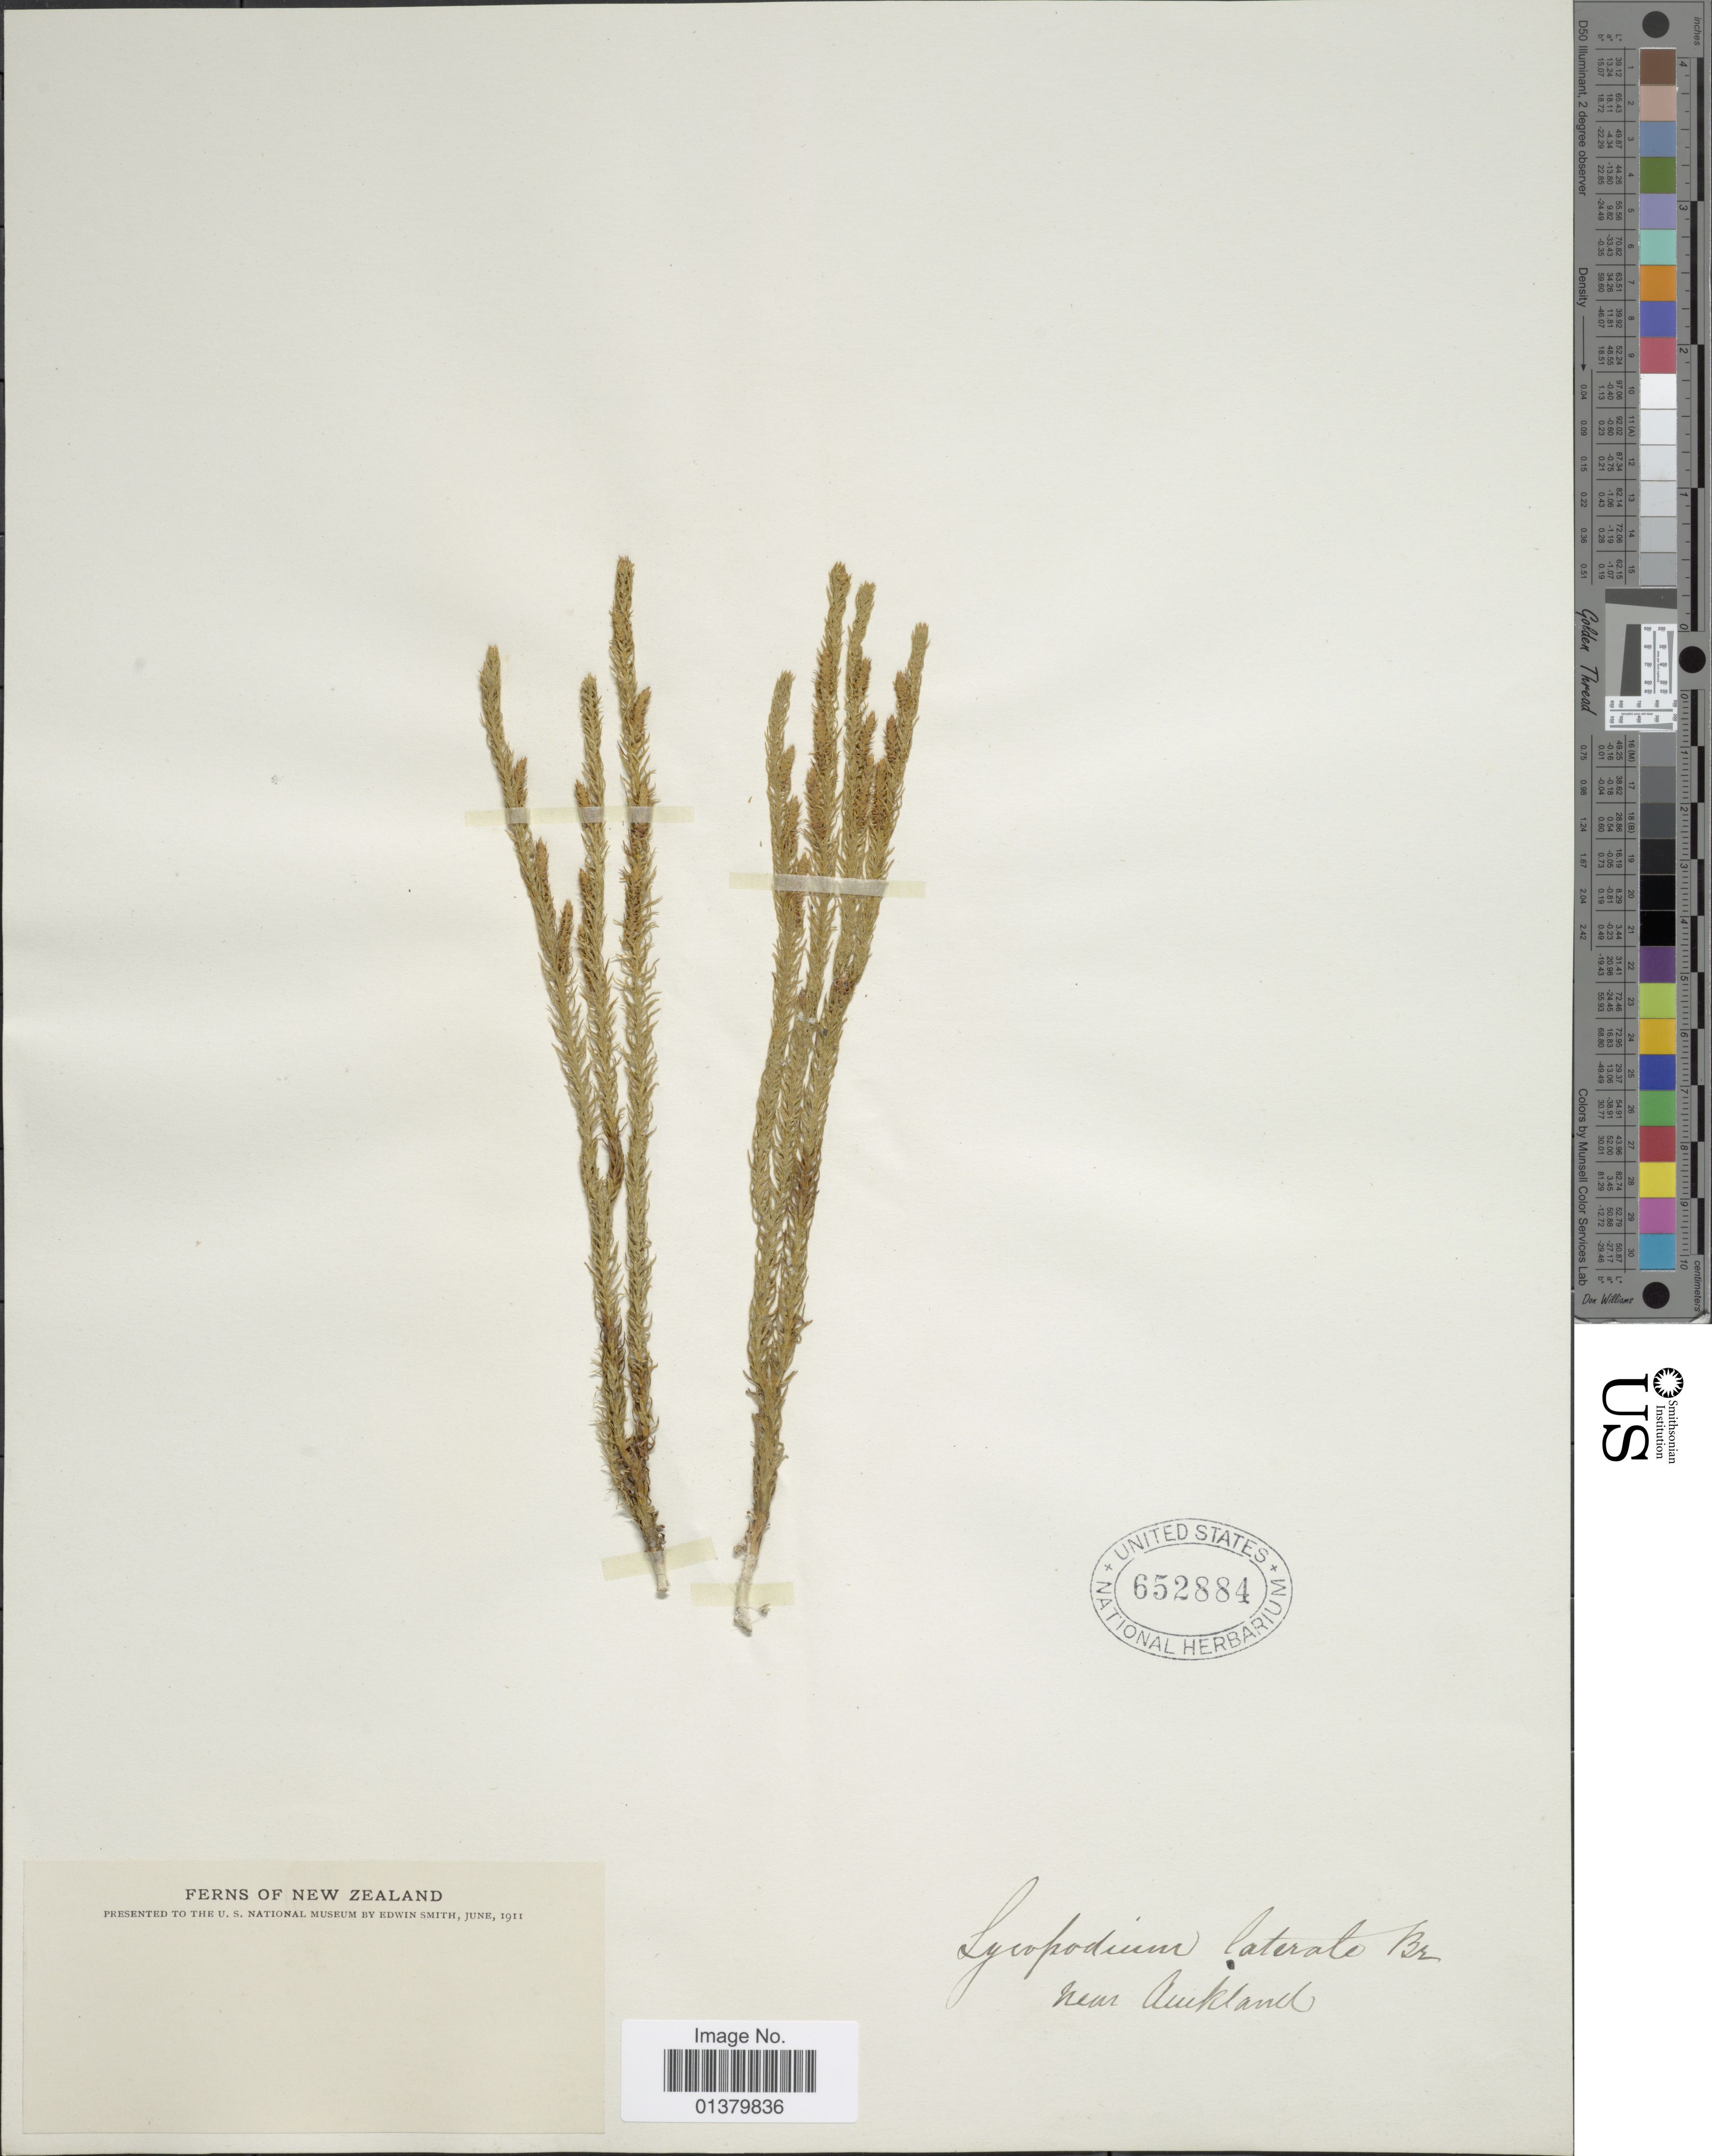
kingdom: Plantae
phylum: Tracheophyta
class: Lycopodiopsida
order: Lycopodiales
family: Lycopodiaceae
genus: Lateristachys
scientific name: Lateristachys lateralis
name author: (R. Br.) Holub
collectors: E. B. Smith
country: New Zealand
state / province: Auckland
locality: Near Auckland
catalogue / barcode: US 652884